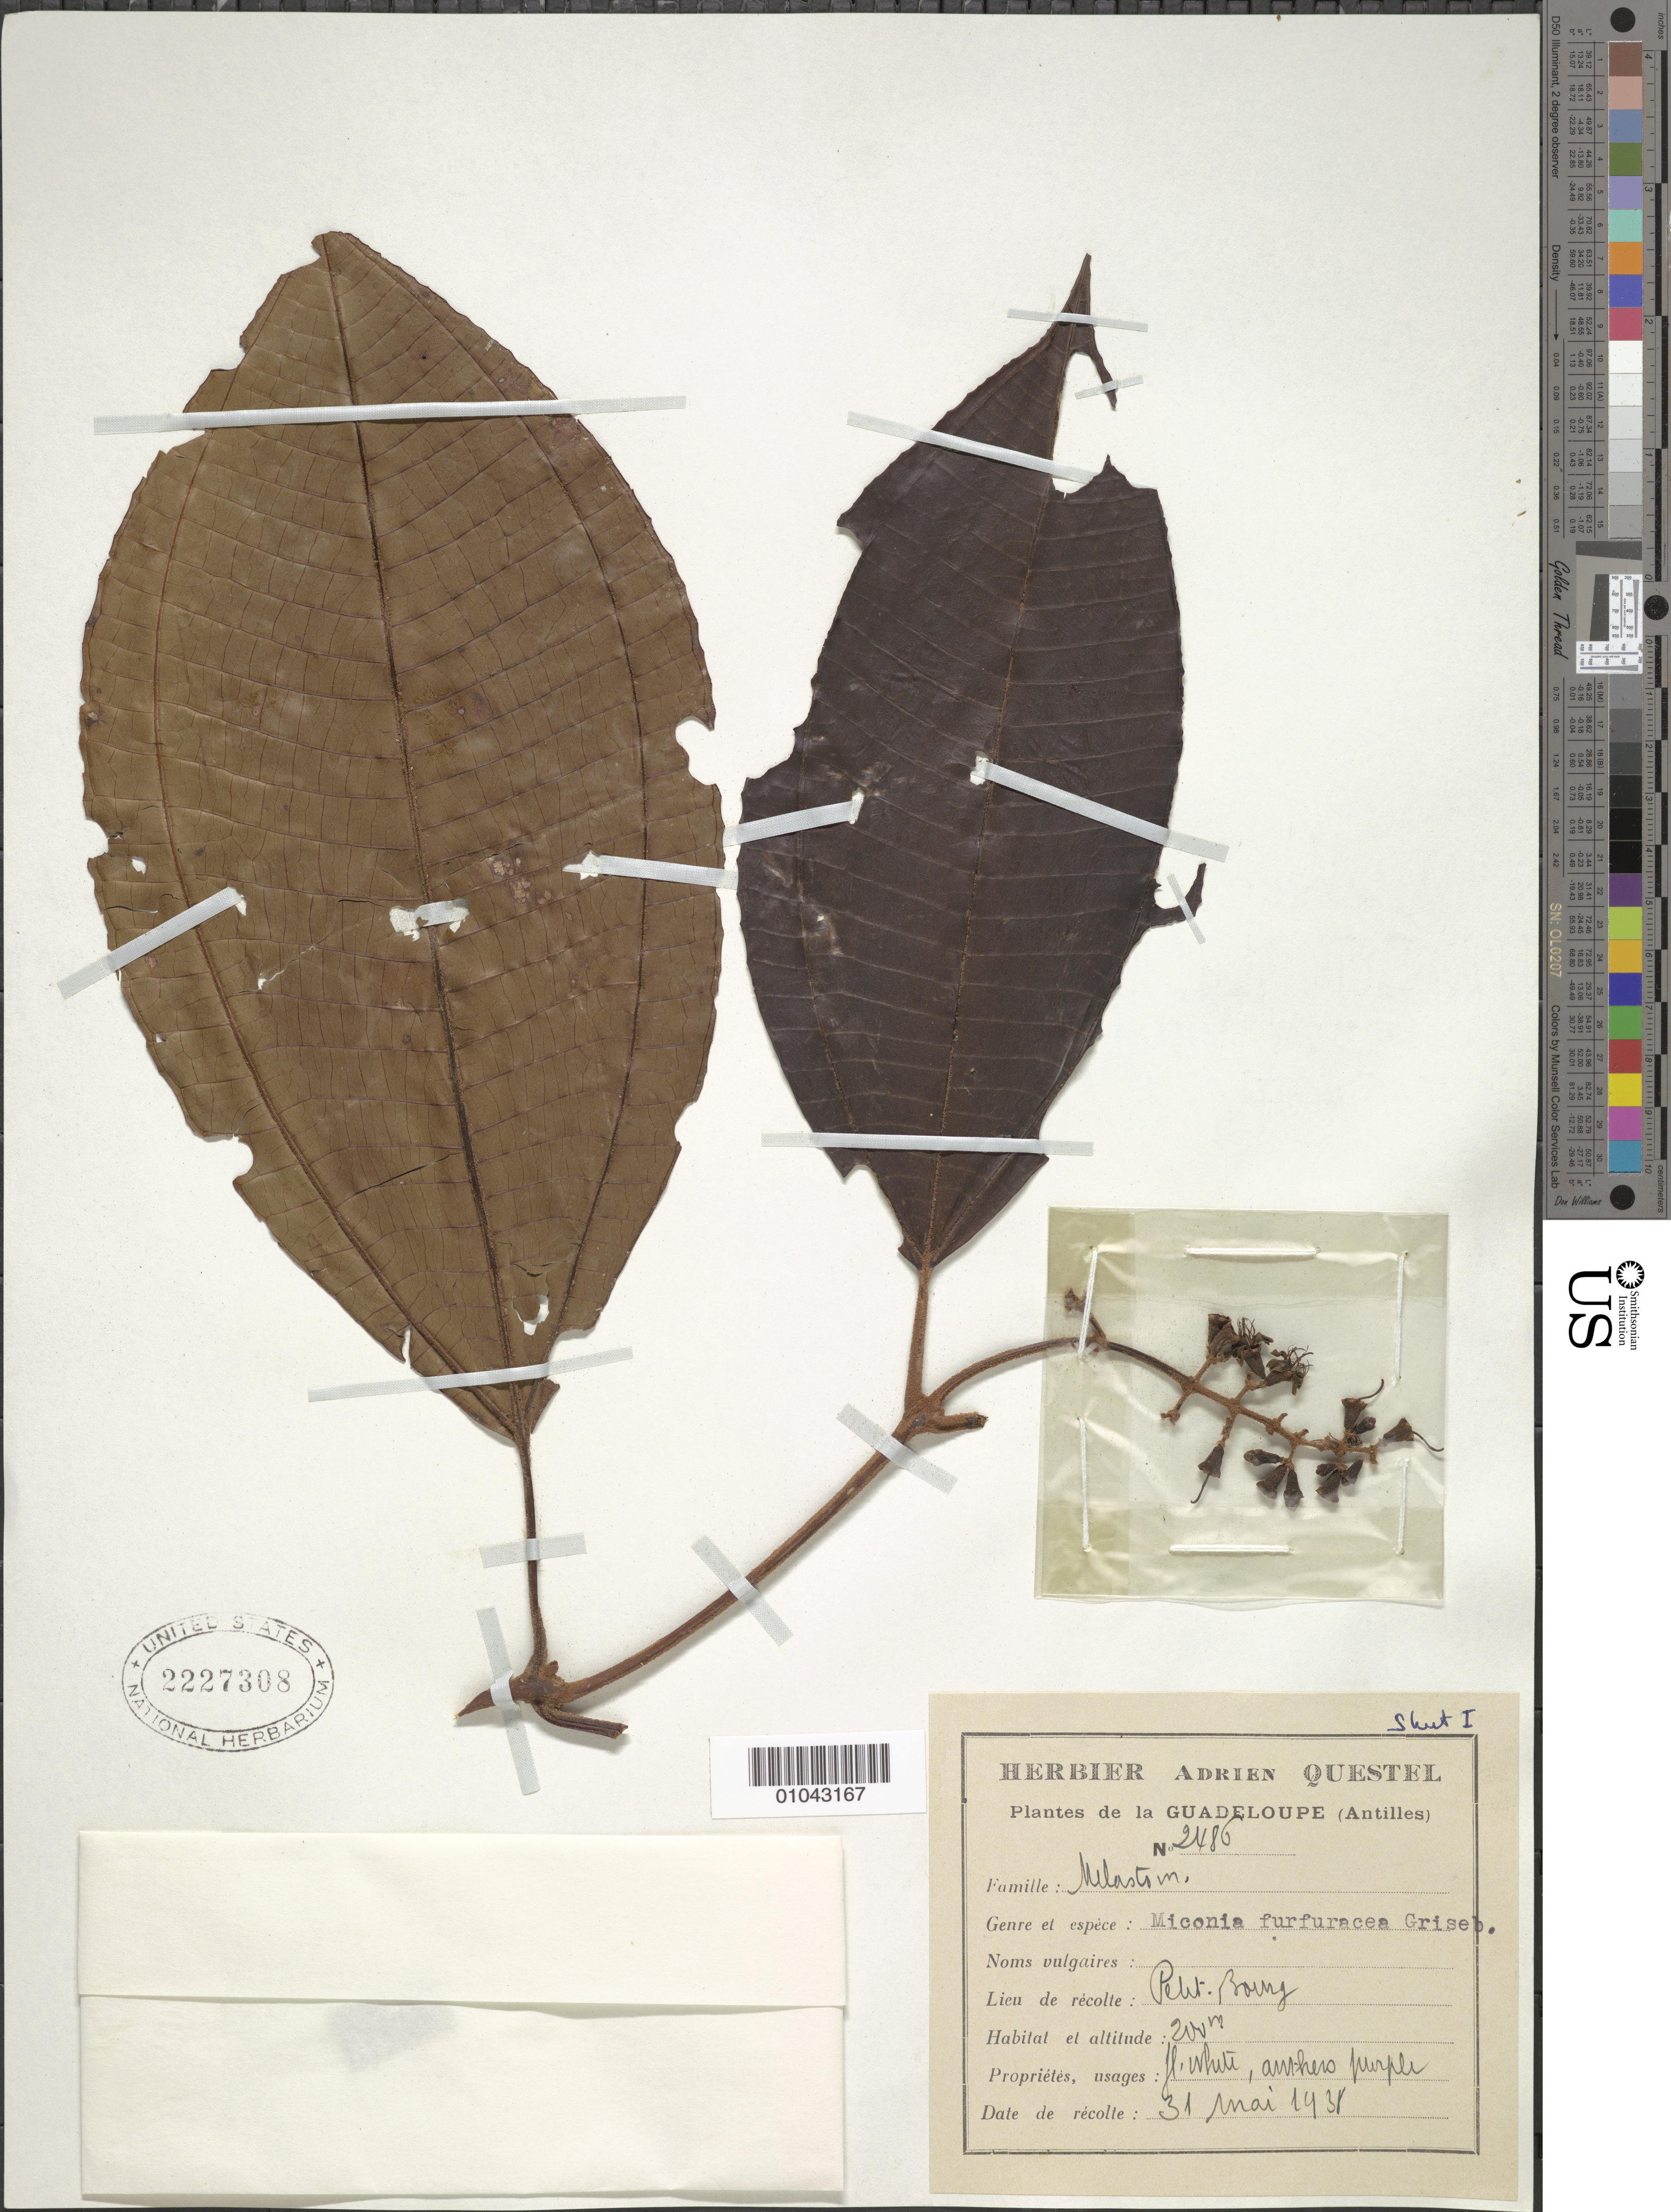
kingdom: Plantae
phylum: Tracheophyta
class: Magnoliopsida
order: Myrtales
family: Melastomataceae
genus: Miconia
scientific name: Miconia furfuracea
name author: (Vahl) Griseb.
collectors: A. Questel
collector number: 2486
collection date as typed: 31 May 1938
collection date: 1938-05-31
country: Guadeloupe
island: Basse Terre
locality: Petit Bourg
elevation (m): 200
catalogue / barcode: US 2227308